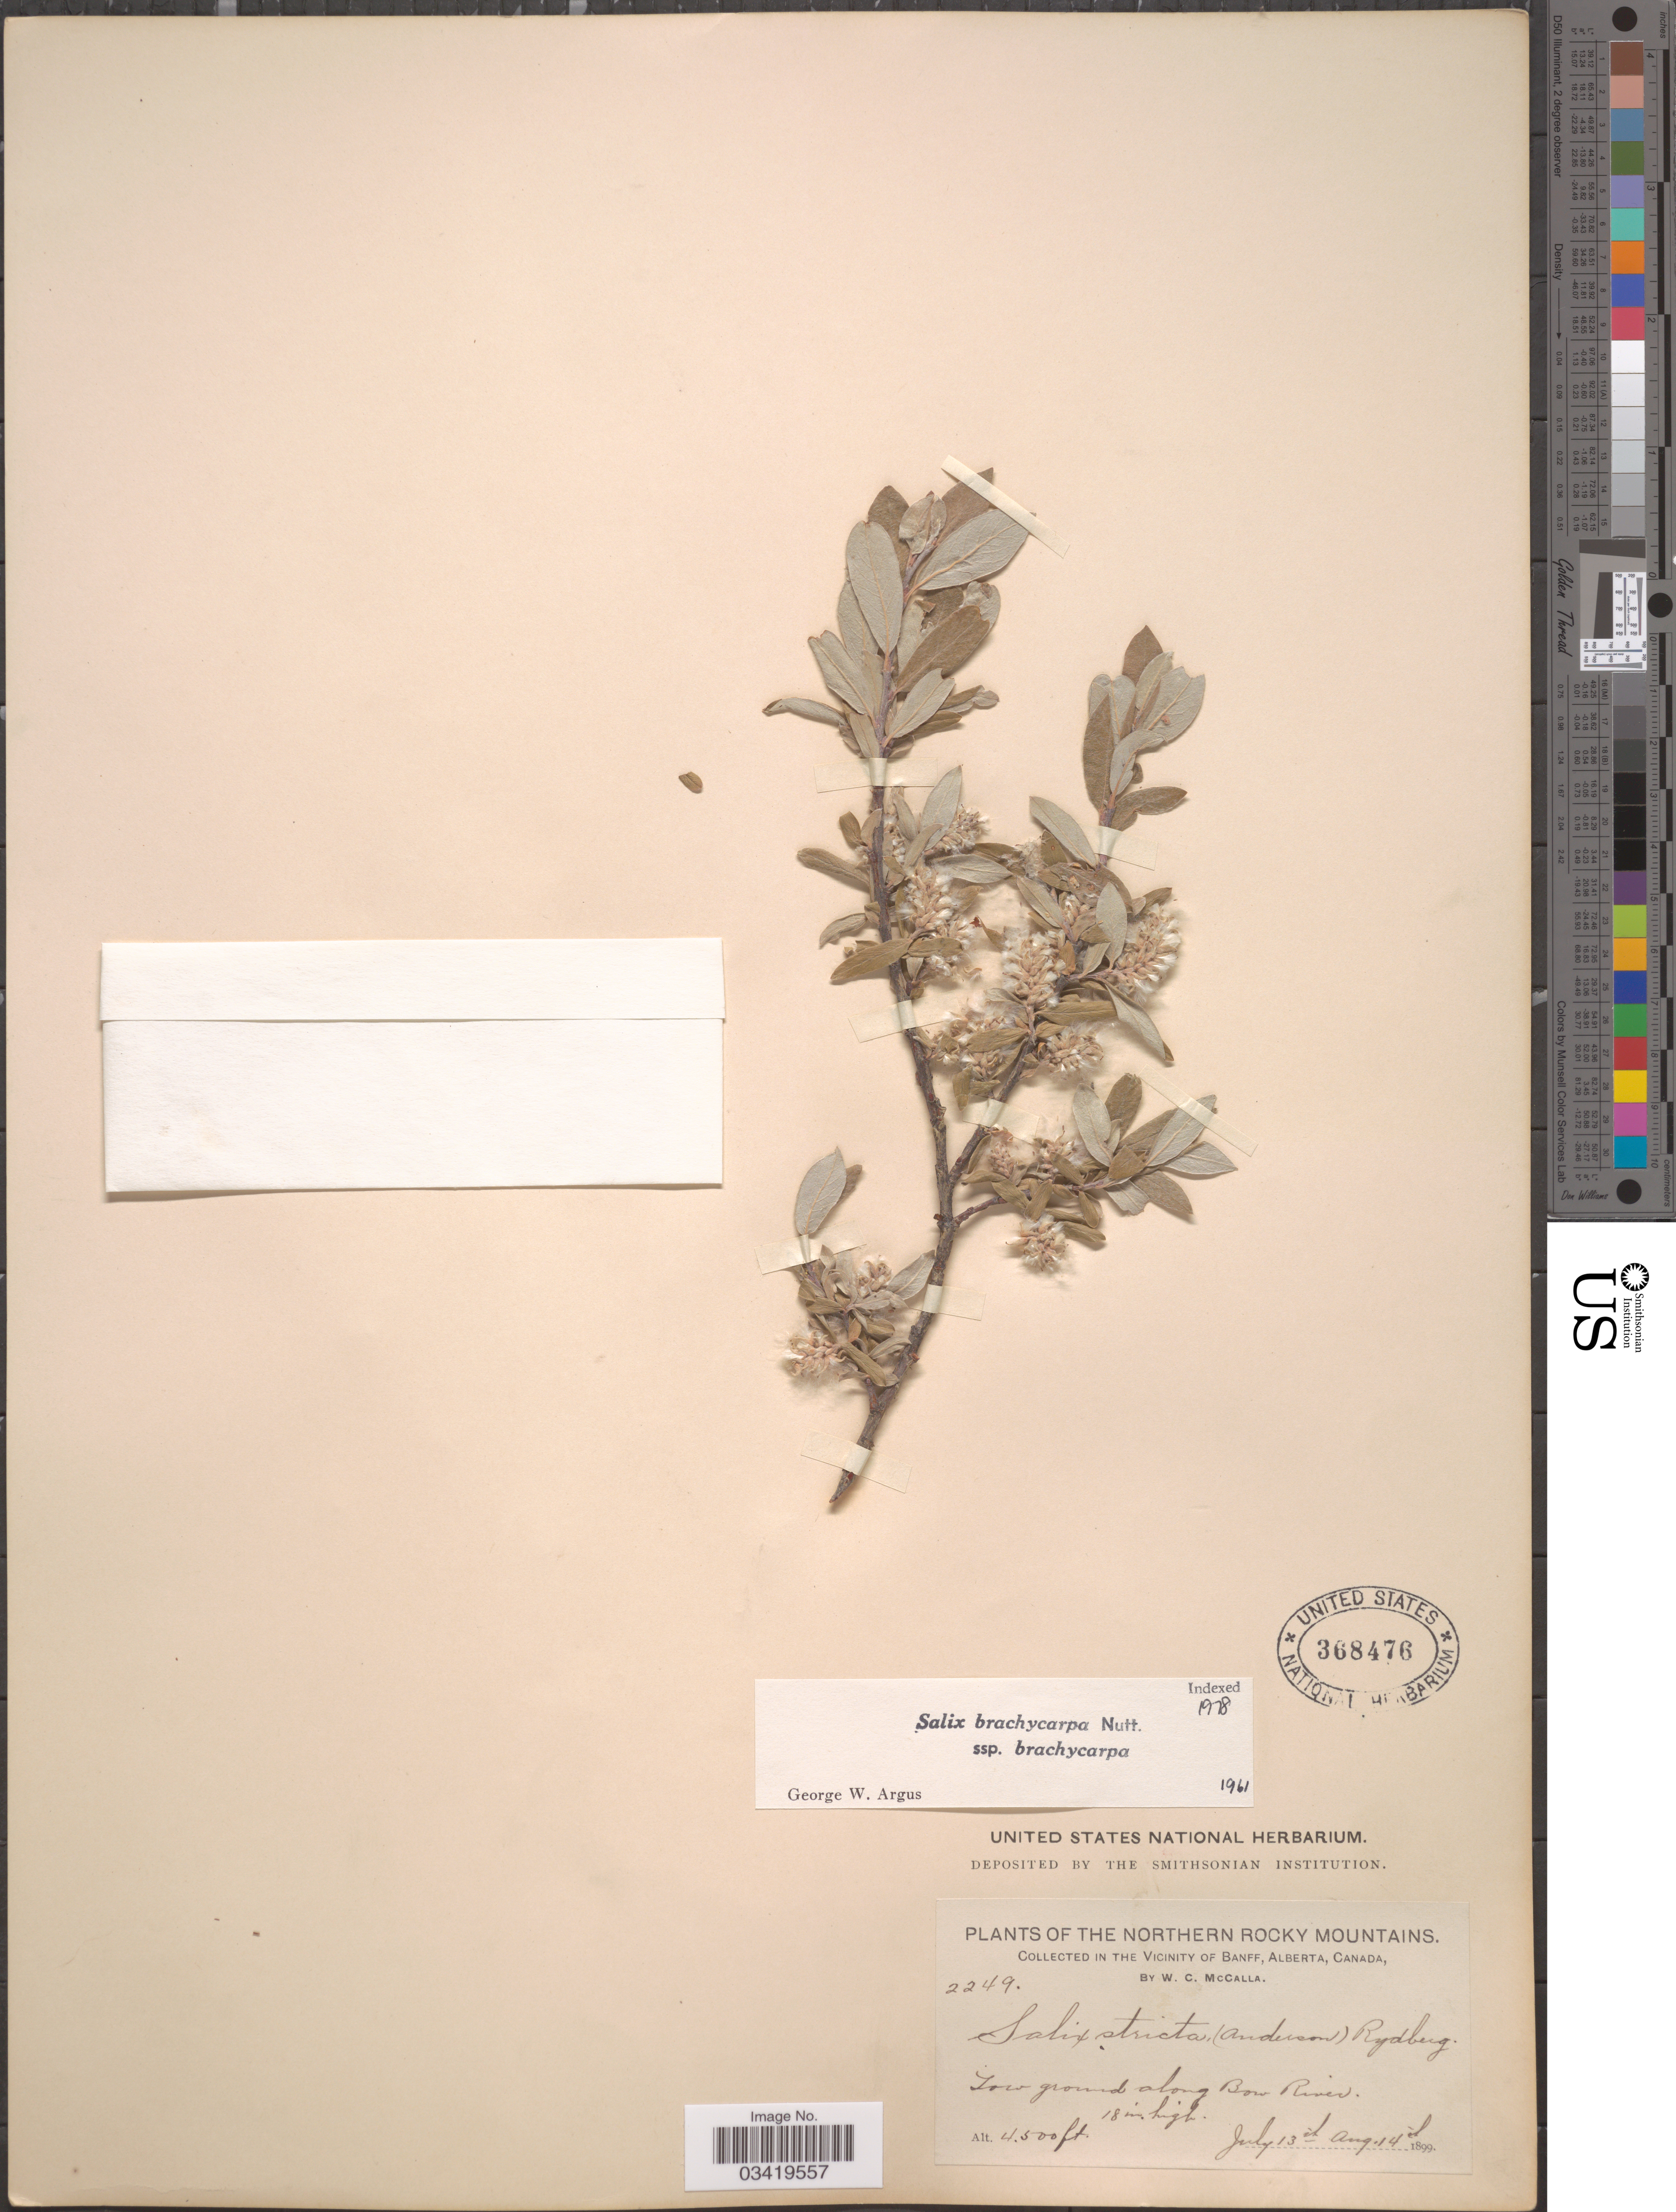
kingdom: Plantae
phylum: Tracheophyta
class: Magnoliopsida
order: Malpighiales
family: Salicaceae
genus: Salix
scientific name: Salix brachycarpa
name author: Nutt.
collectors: W. McCalla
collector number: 2249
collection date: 1899-07-13/1899-08-14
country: Canada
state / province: Alberta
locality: Northern Rocky Mountains. In the Vicinity of Banff. Along Bow River.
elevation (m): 1372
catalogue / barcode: US 368476